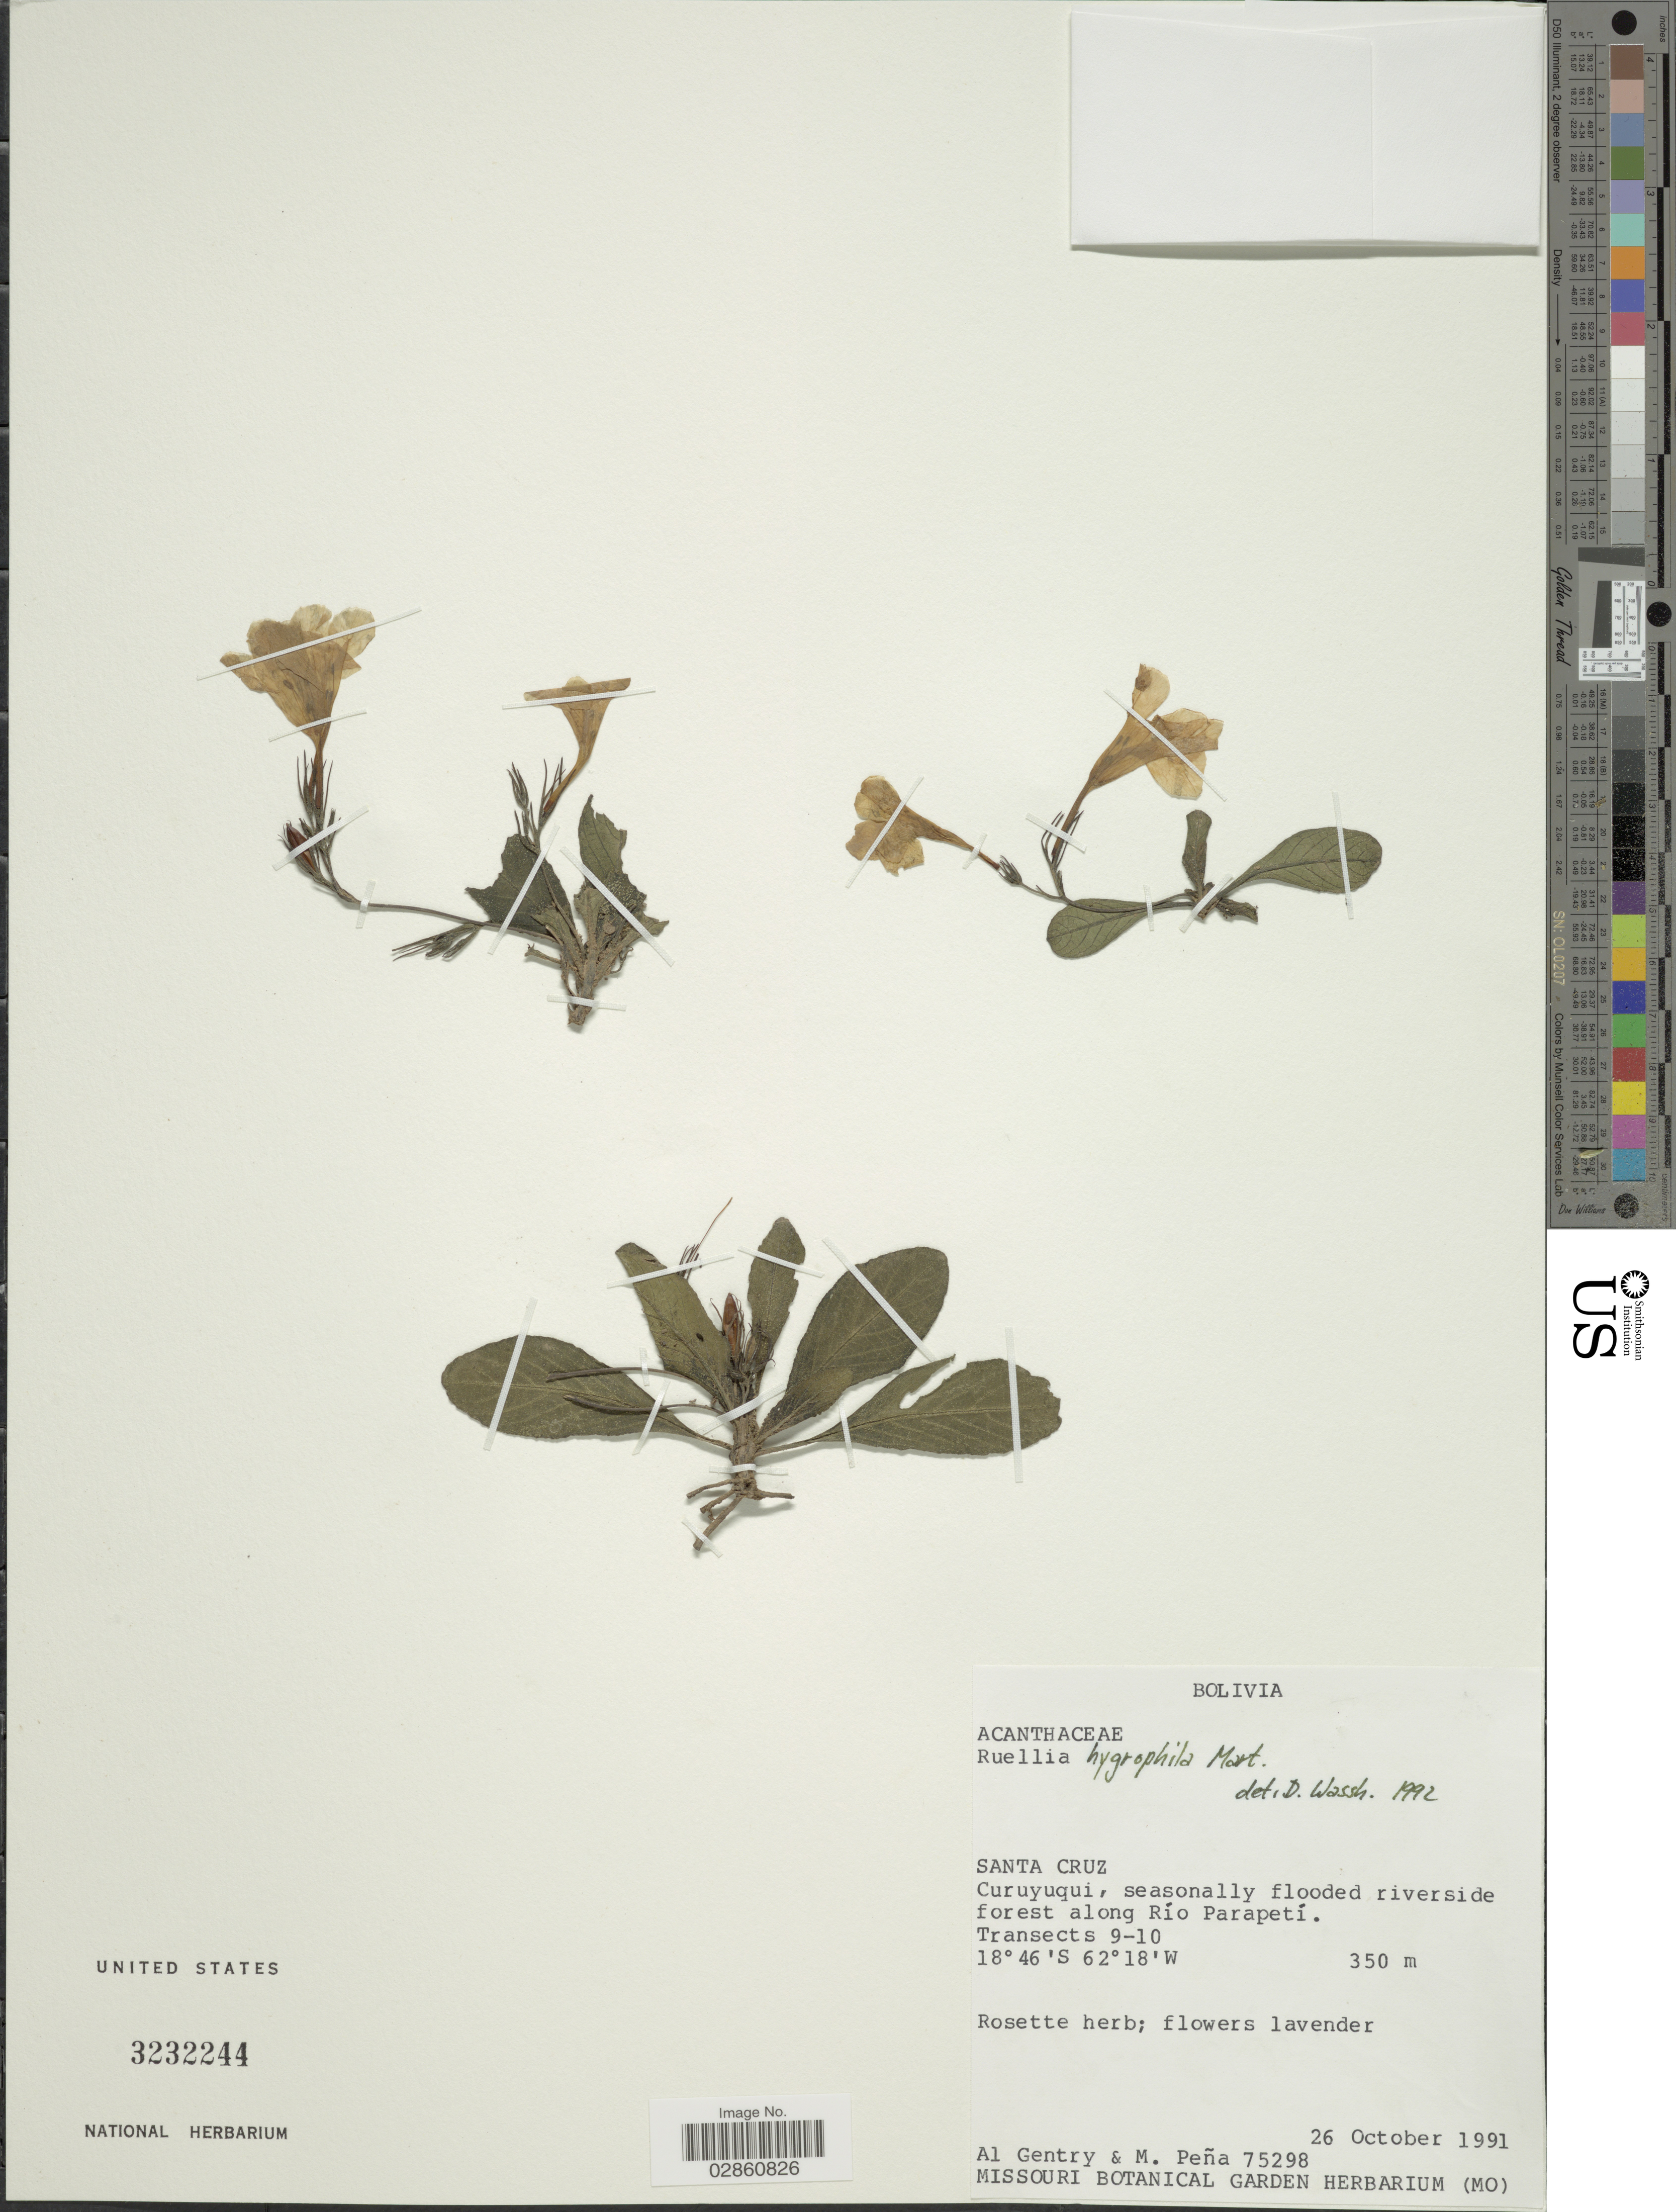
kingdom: Plantae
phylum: Tracheophyta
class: Magnoliopsida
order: Lamiales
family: Acanthaceae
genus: Ruellia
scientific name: Ruellia hygrophila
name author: Mart.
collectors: A. H. Gentry & M. Peña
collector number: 75298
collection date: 1991-10-26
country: Bolivia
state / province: Santa Cruz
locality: Curuyuqui, seasonally flooded riverside forest along Río Parapetí. Transects 9-10.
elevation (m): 350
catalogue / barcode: US 3232244